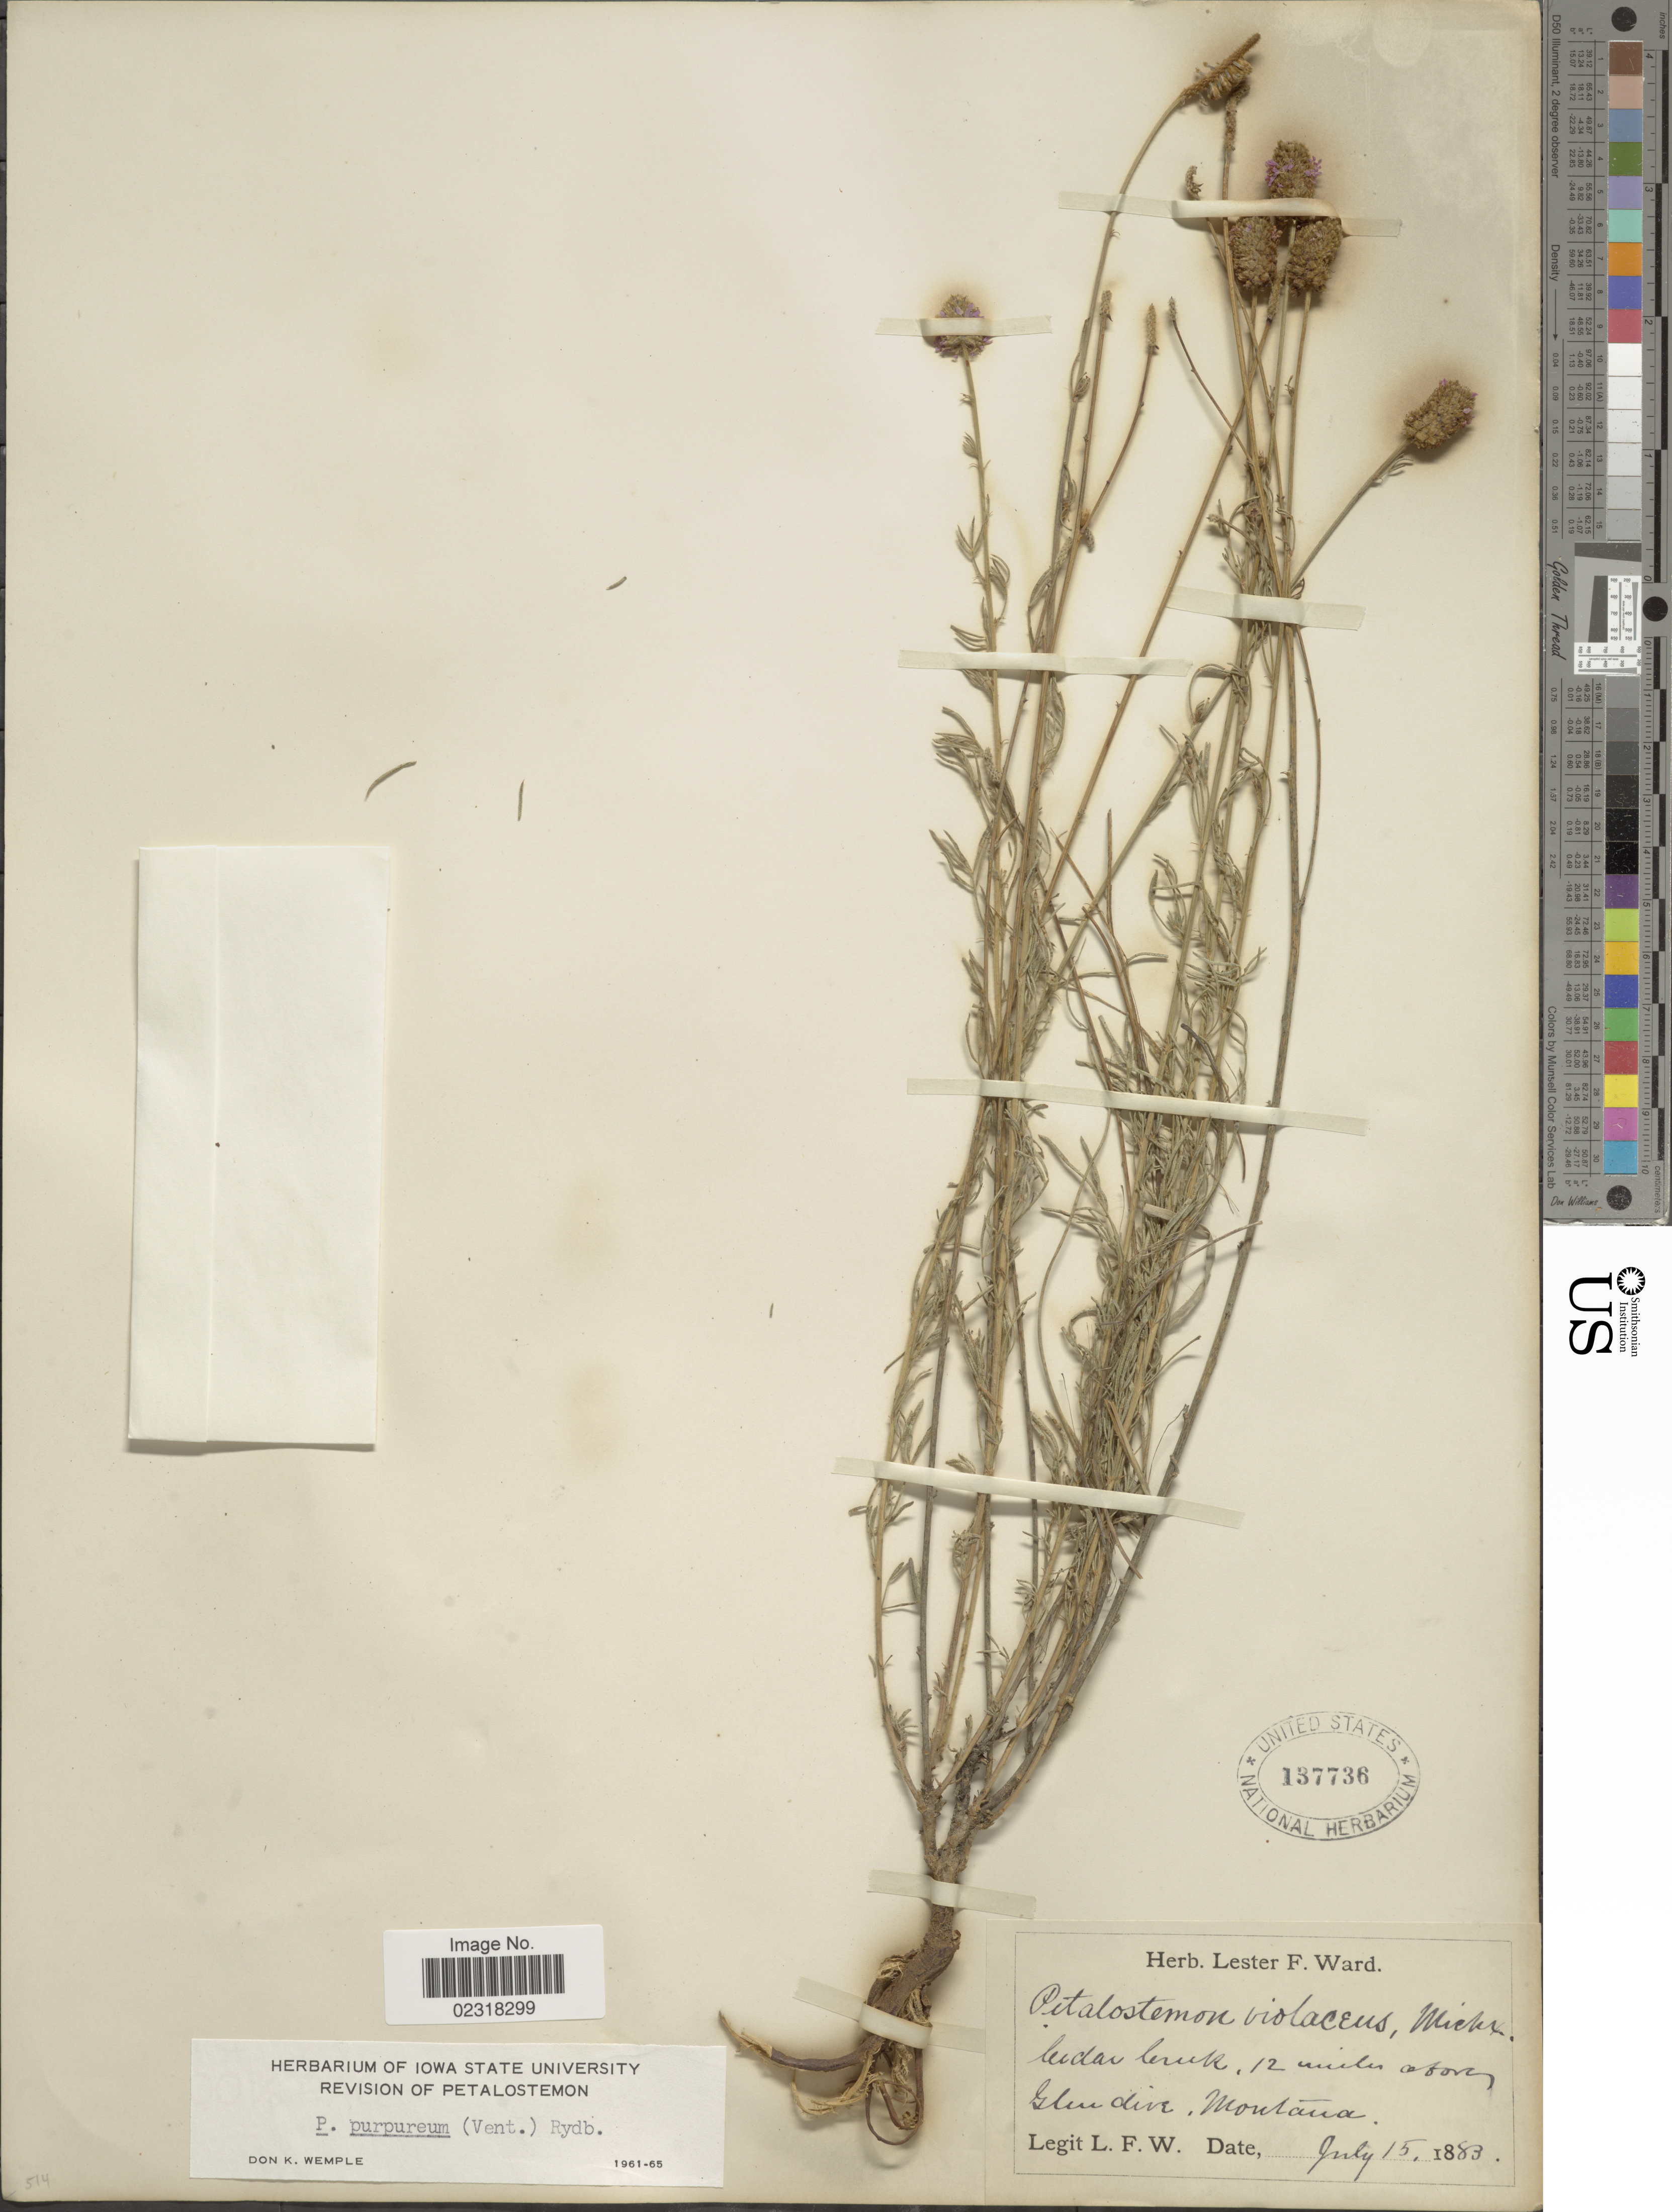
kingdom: Plantae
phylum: Tracheophyta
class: Magnoliopsida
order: Fabales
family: Fabaceae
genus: Dalea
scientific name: Dalea purpurea var. purpurea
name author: Vent.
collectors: L. F. Ward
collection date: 1883-07-15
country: United States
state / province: Montana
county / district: Dawson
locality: Cedar Creek, 12 miles above Glendive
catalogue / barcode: US 137736